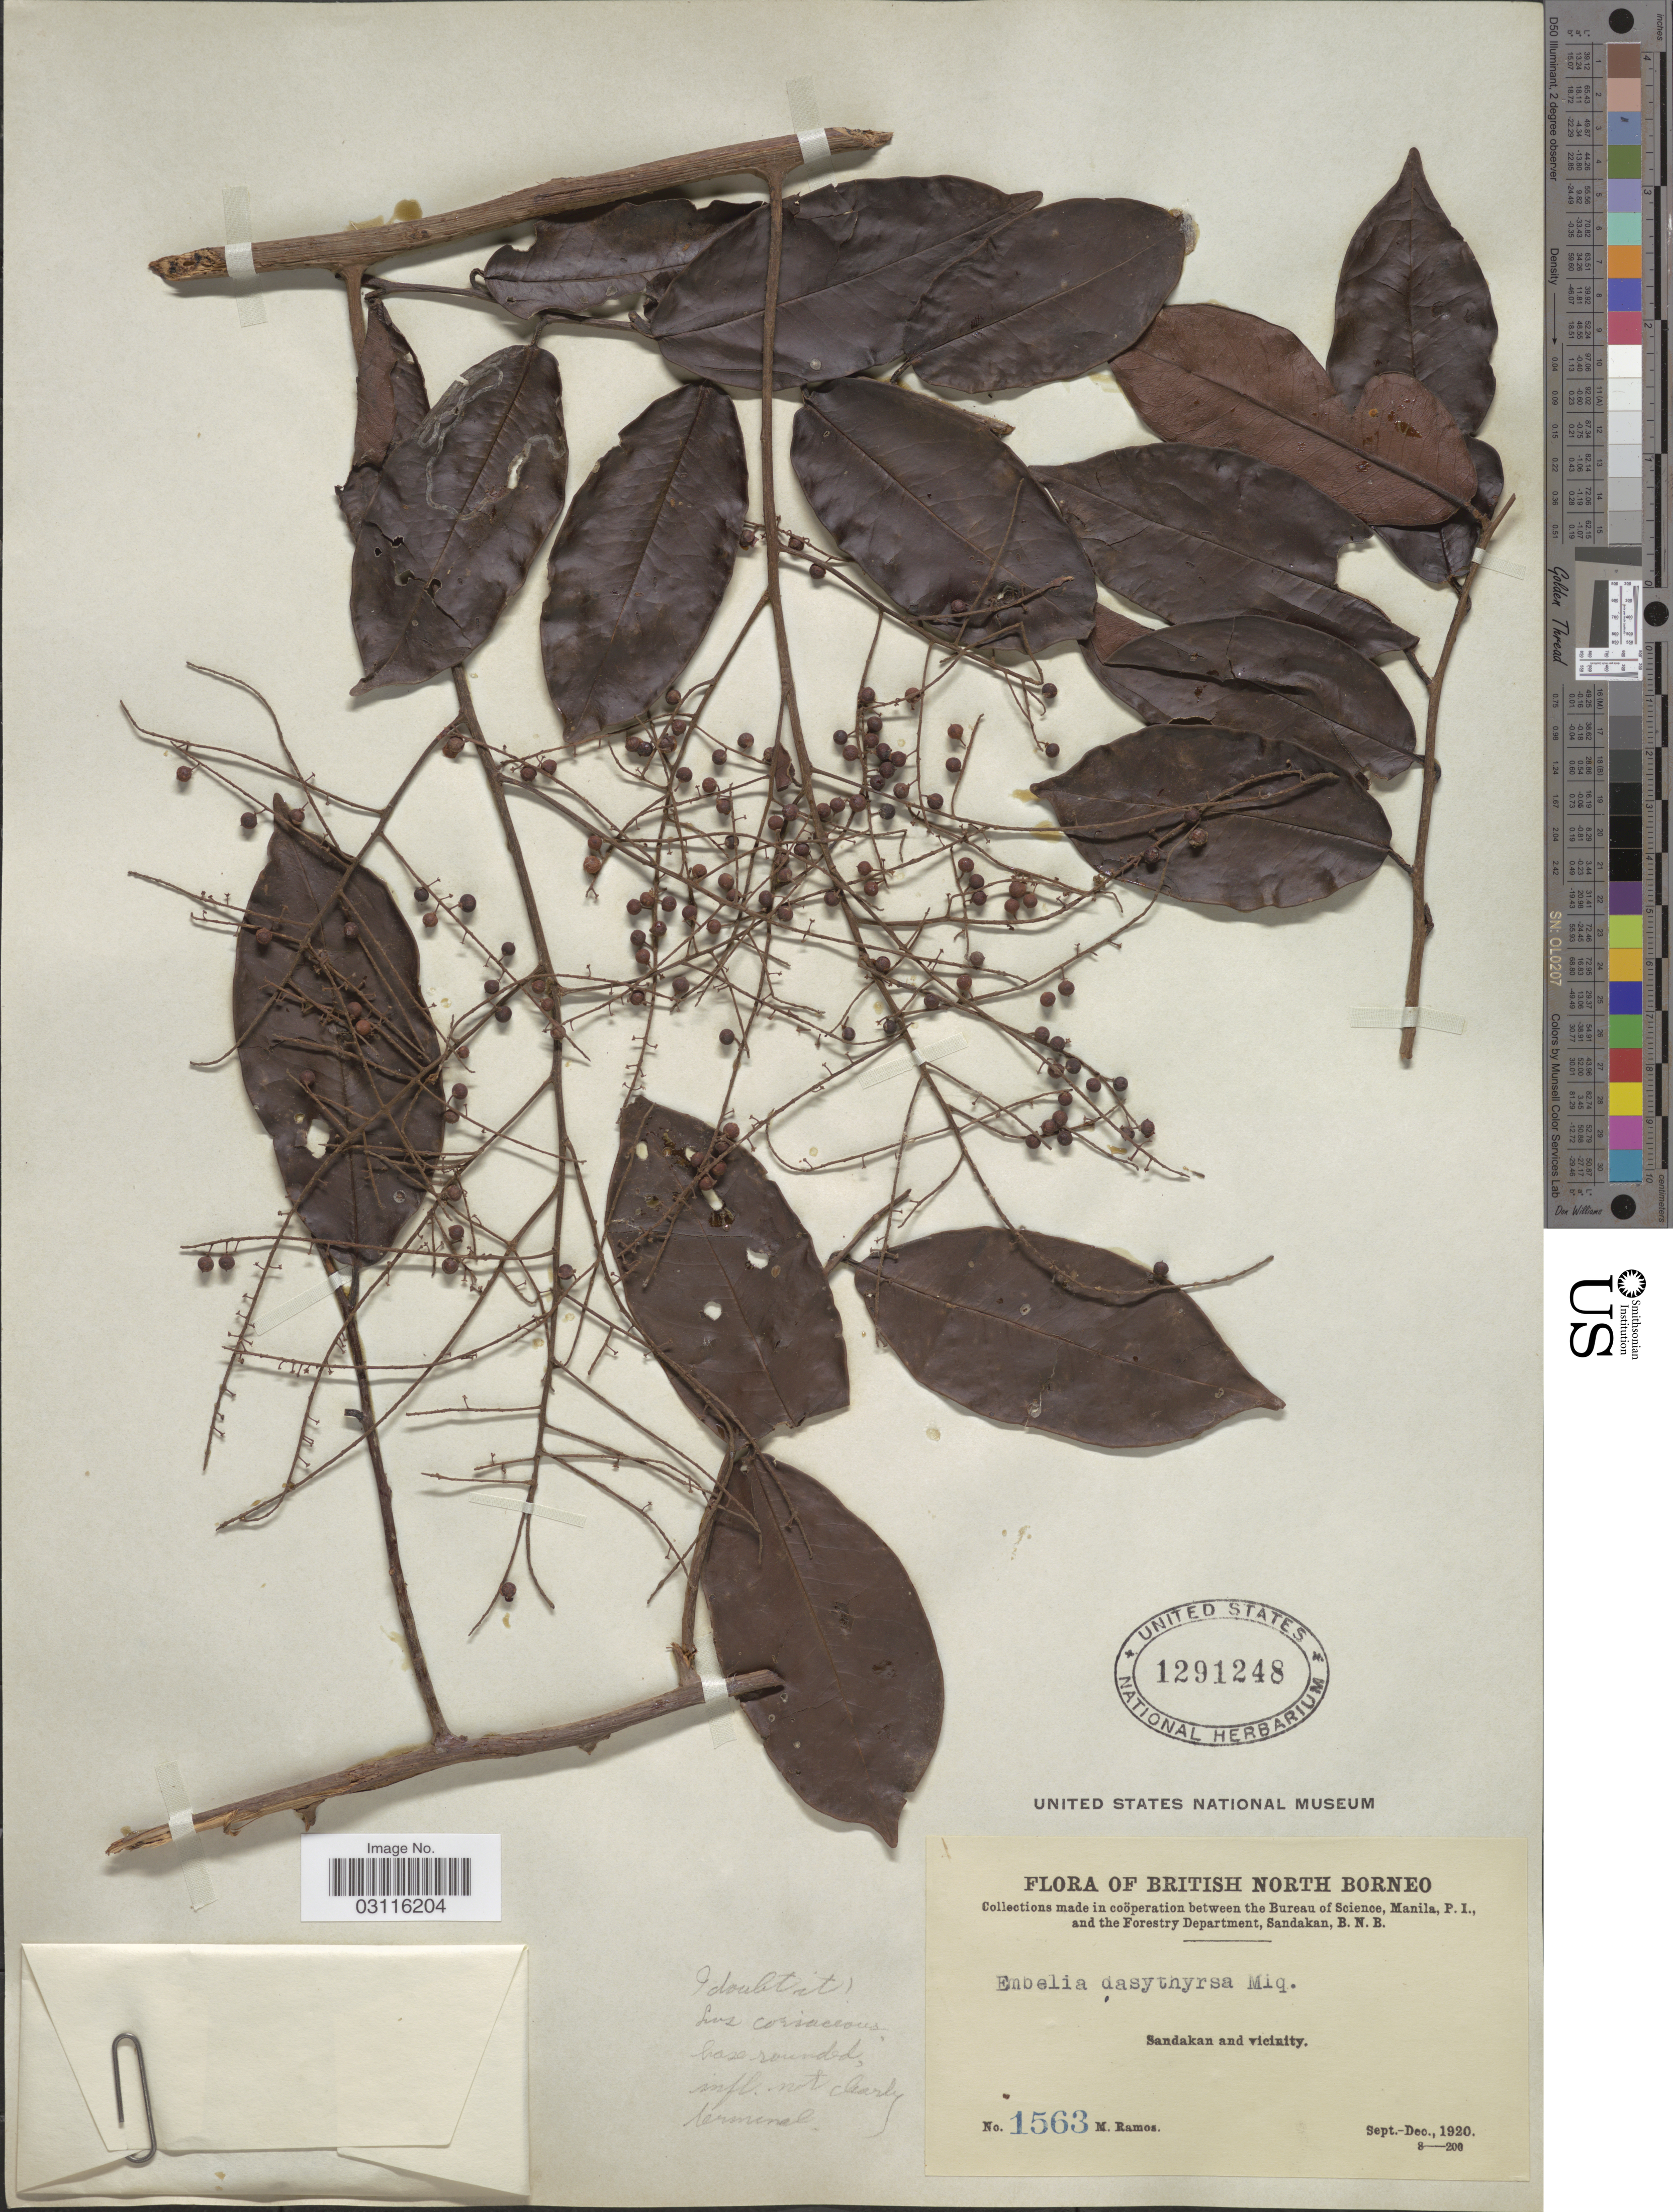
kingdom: Plantae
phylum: Tracheophyta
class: Magnoliopsida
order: Ericales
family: Primulaceae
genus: Embelia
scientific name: Embelia dasythyrsa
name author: Miq.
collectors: M. Ramos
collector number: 1563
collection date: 1920-09/1920-12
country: Malaysia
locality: British North Borneo. Sandakan and vicinity.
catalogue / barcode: US 1291248